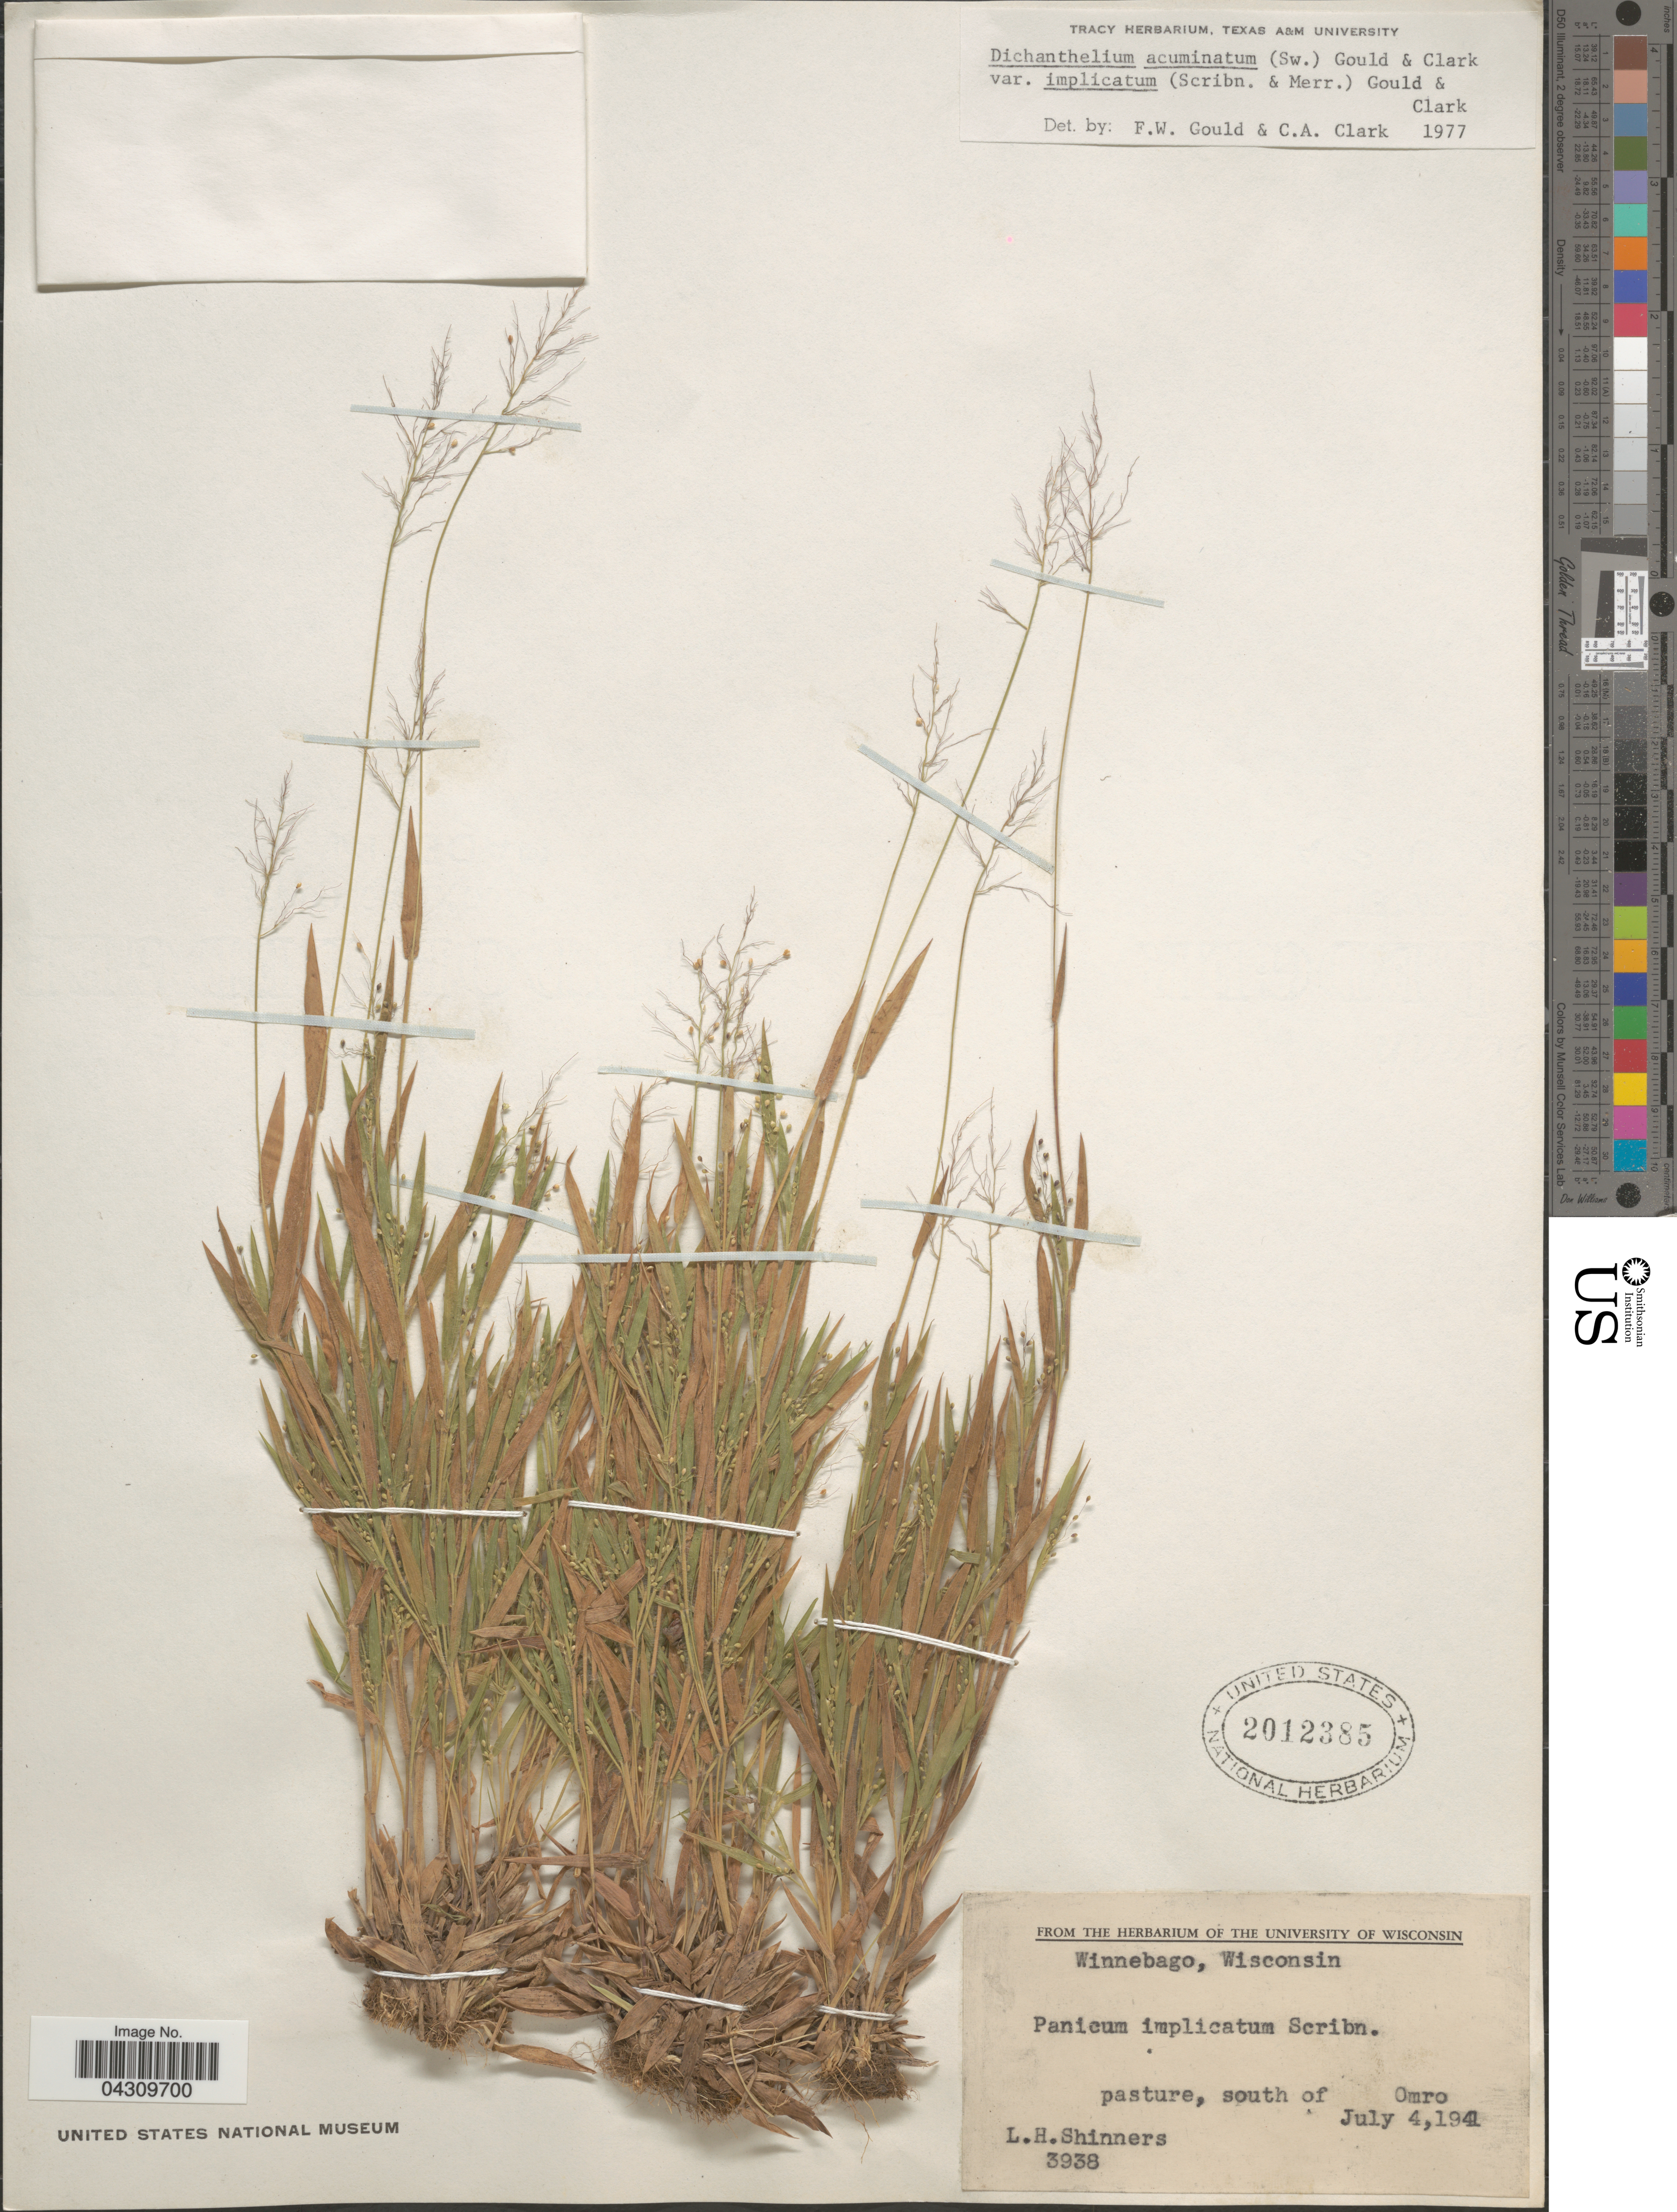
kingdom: Plantae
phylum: Tracheophyta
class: Liliopsida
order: Poales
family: Poaceae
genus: Dichanthelium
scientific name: Dichanthelium acuminatum var. acuminatum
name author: (Sw.) Gould & C.A. Clark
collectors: L. H. Shinners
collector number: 3938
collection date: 1941-07-04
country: United States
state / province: Wisconsin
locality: Winnebago. Pasture, south of Omro.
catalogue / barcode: US 2012385